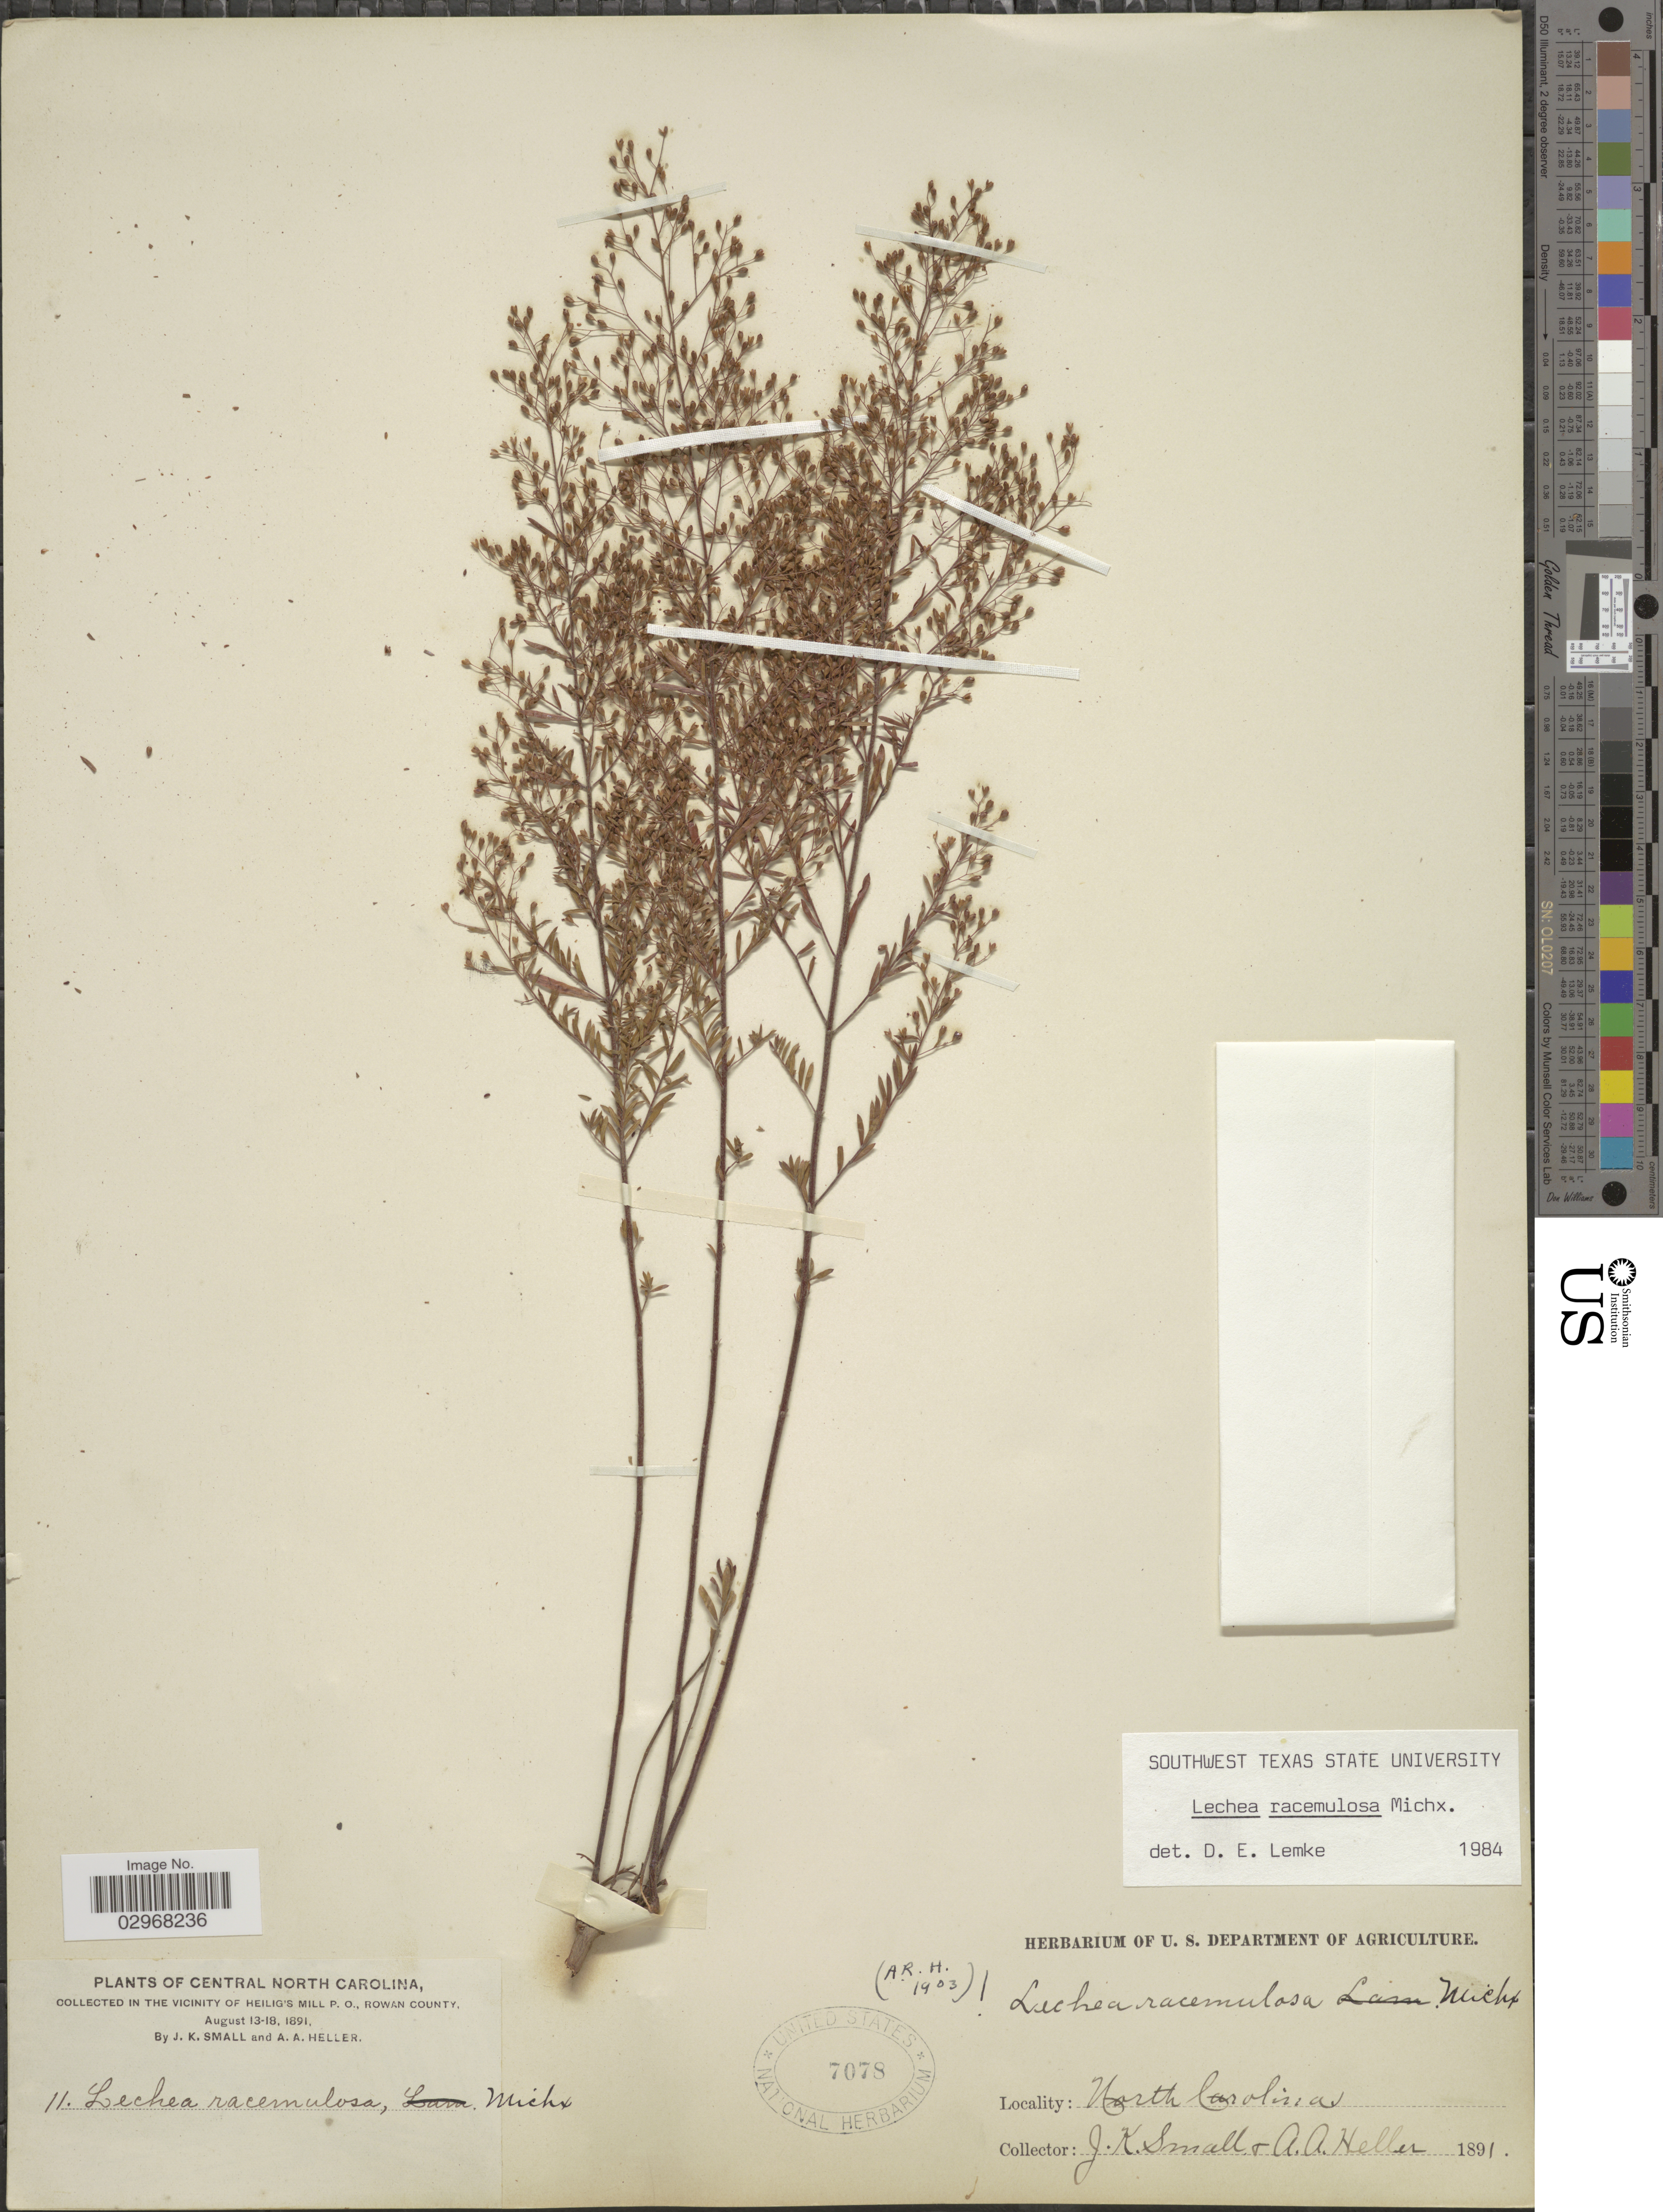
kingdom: Plantae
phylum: Tracheophyta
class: Magnoliopsida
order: Malvales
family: Cistaceae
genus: Lechea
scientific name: Lechea racemulosa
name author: Michx.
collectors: J. K. Small & A. A. Heller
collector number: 11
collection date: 1891-08-13/1891-08-18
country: United States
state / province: North Carolina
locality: Central North Carolina. In the vicinity of Heilig's Mill P.O., Rowan County.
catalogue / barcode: US 7078